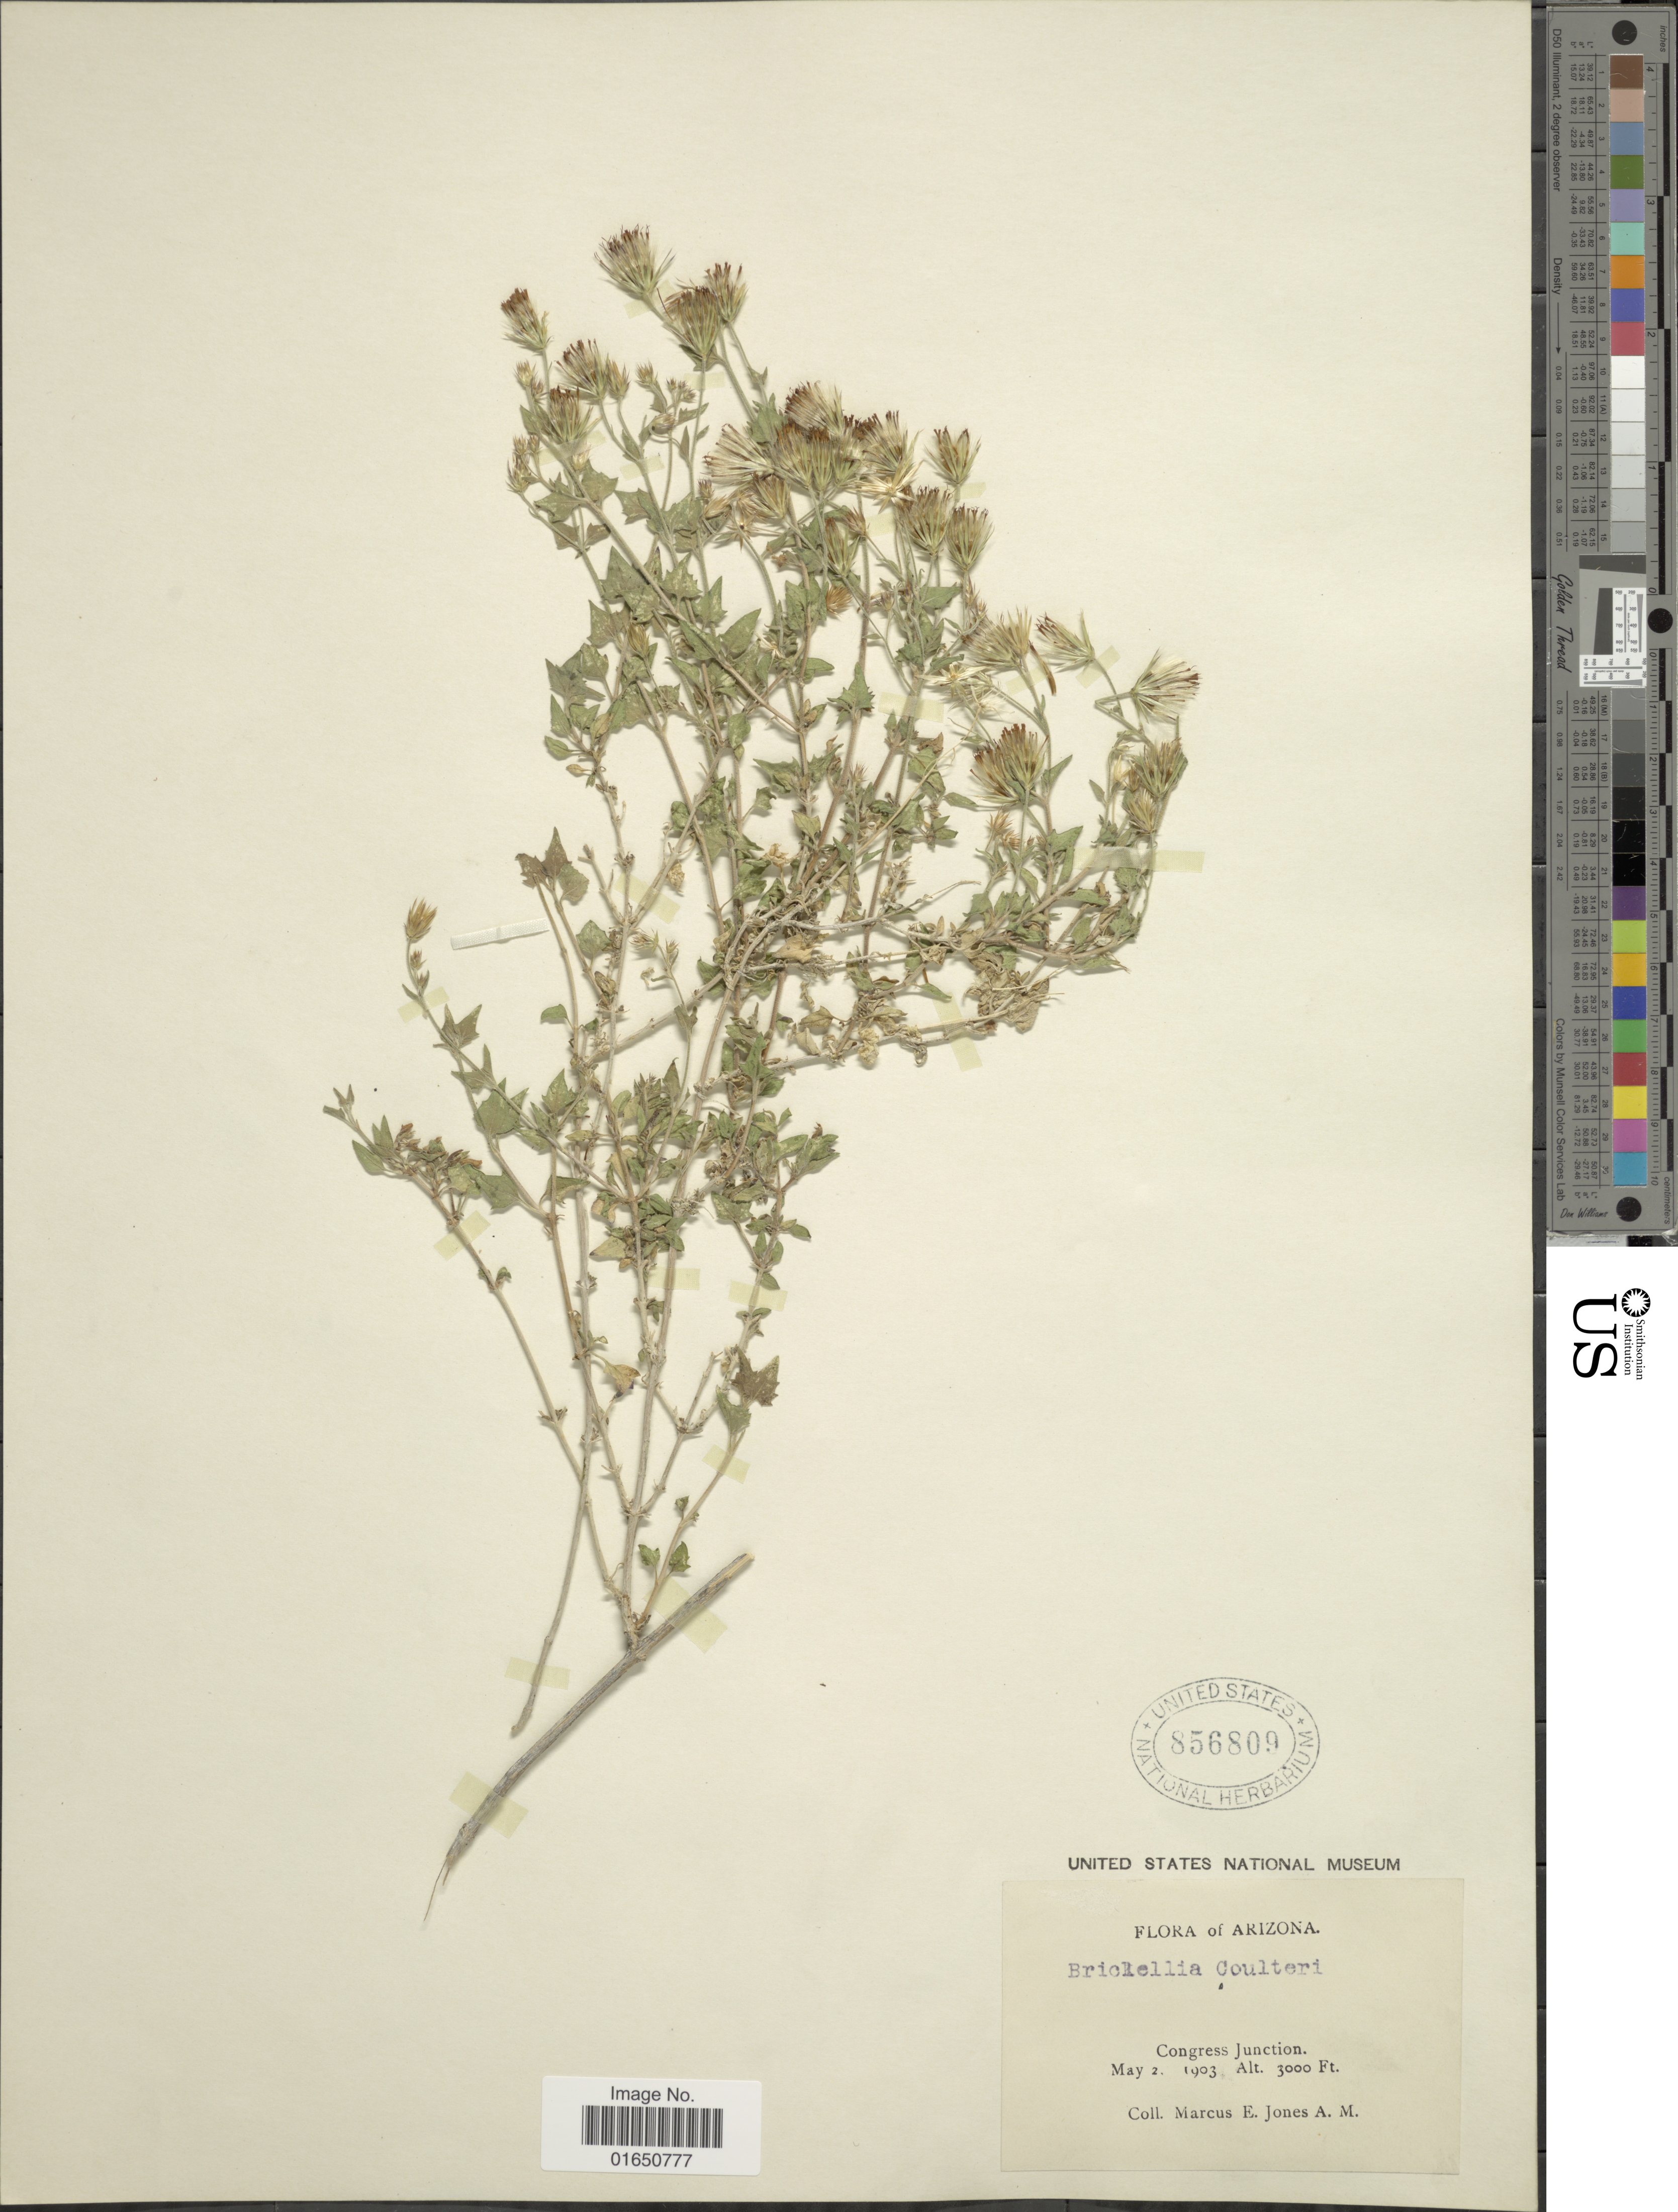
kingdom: Plantae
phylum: Tracheophyta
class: Magnoliopsida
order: Asterales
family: Asteraceae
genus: Brickellia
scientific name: Brickellia coulteri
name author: A. Gray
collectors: M. E. Jones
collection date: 1903-05-02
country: United States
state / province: Arizona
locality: Congress Junction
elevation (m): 914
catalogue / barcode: US 856809